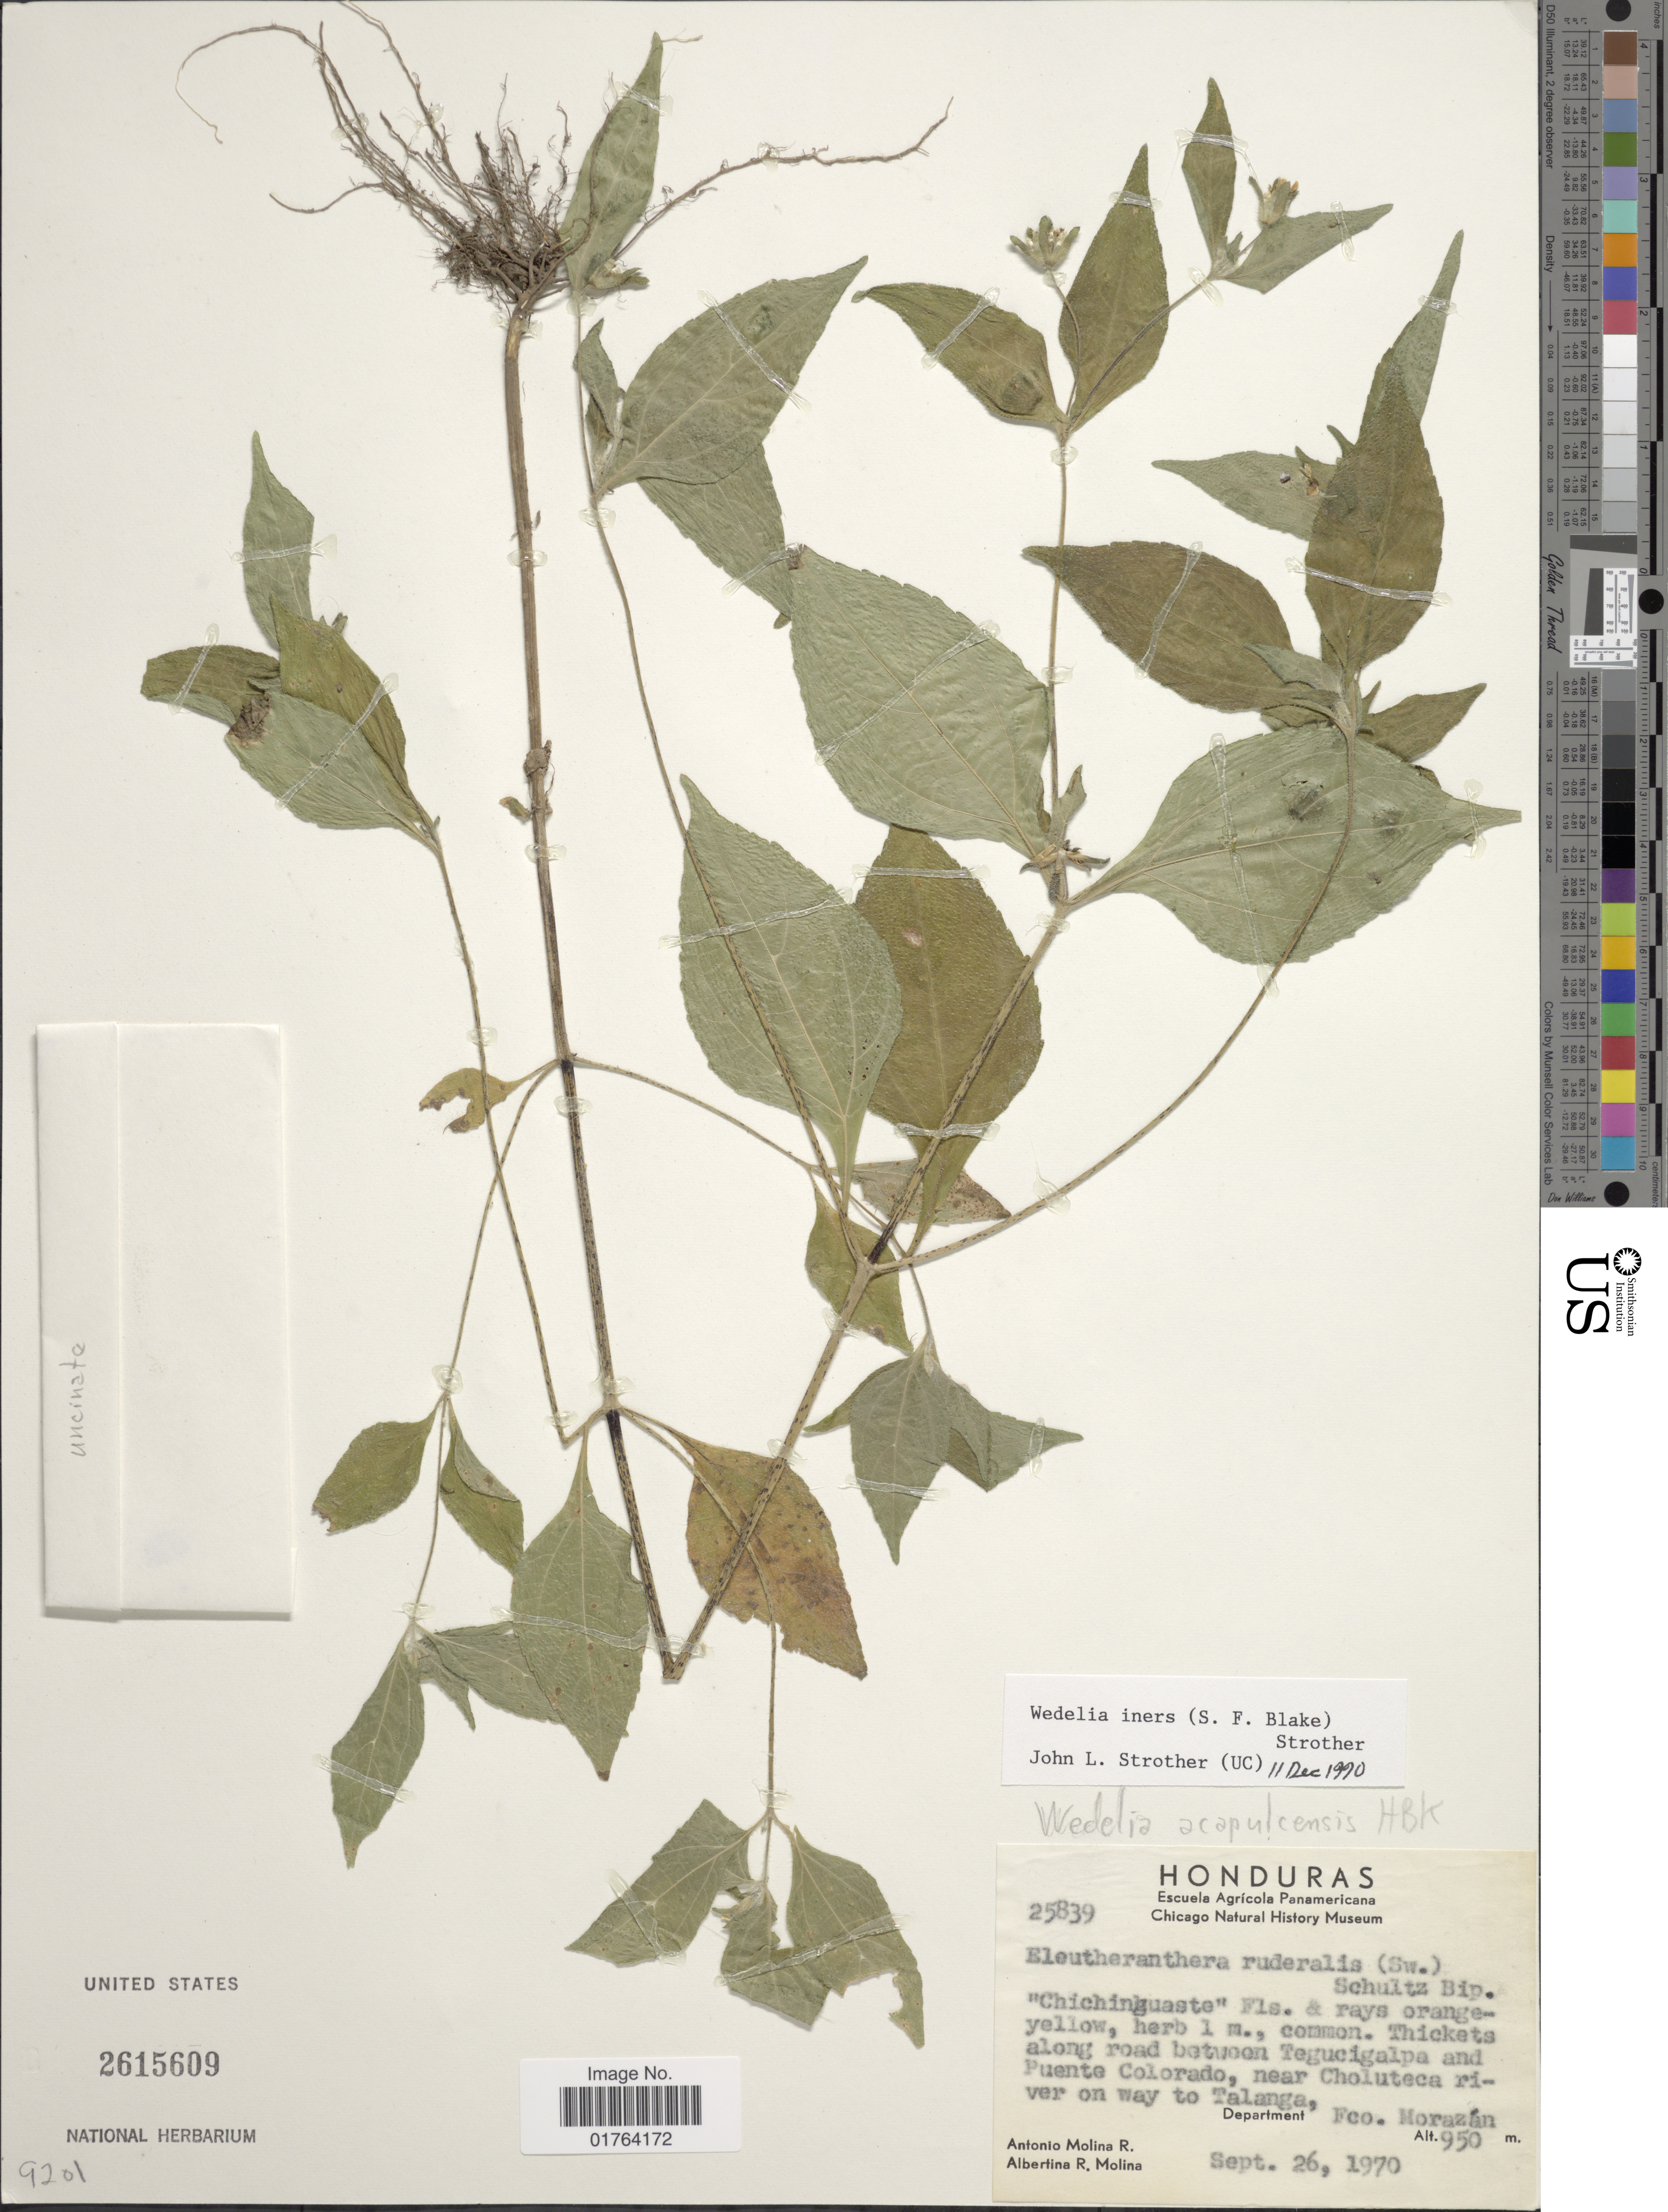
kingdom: Plantae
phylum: Tracheophyta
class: Magnoliopsida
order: Asterales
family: Asteraceae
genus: Wedelia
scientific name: Wedelia iners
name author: (S.F. Blake) Strother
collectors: A. Molina R. & A. R. Molina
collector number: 25839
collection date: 1970-09-26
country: Honduras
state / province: Fco. Morazán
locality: Thickets along road between Tegucigalpa and Puente Colorado, near Choluteca river on way to Talanga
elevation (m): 950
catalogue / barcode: US 2615609